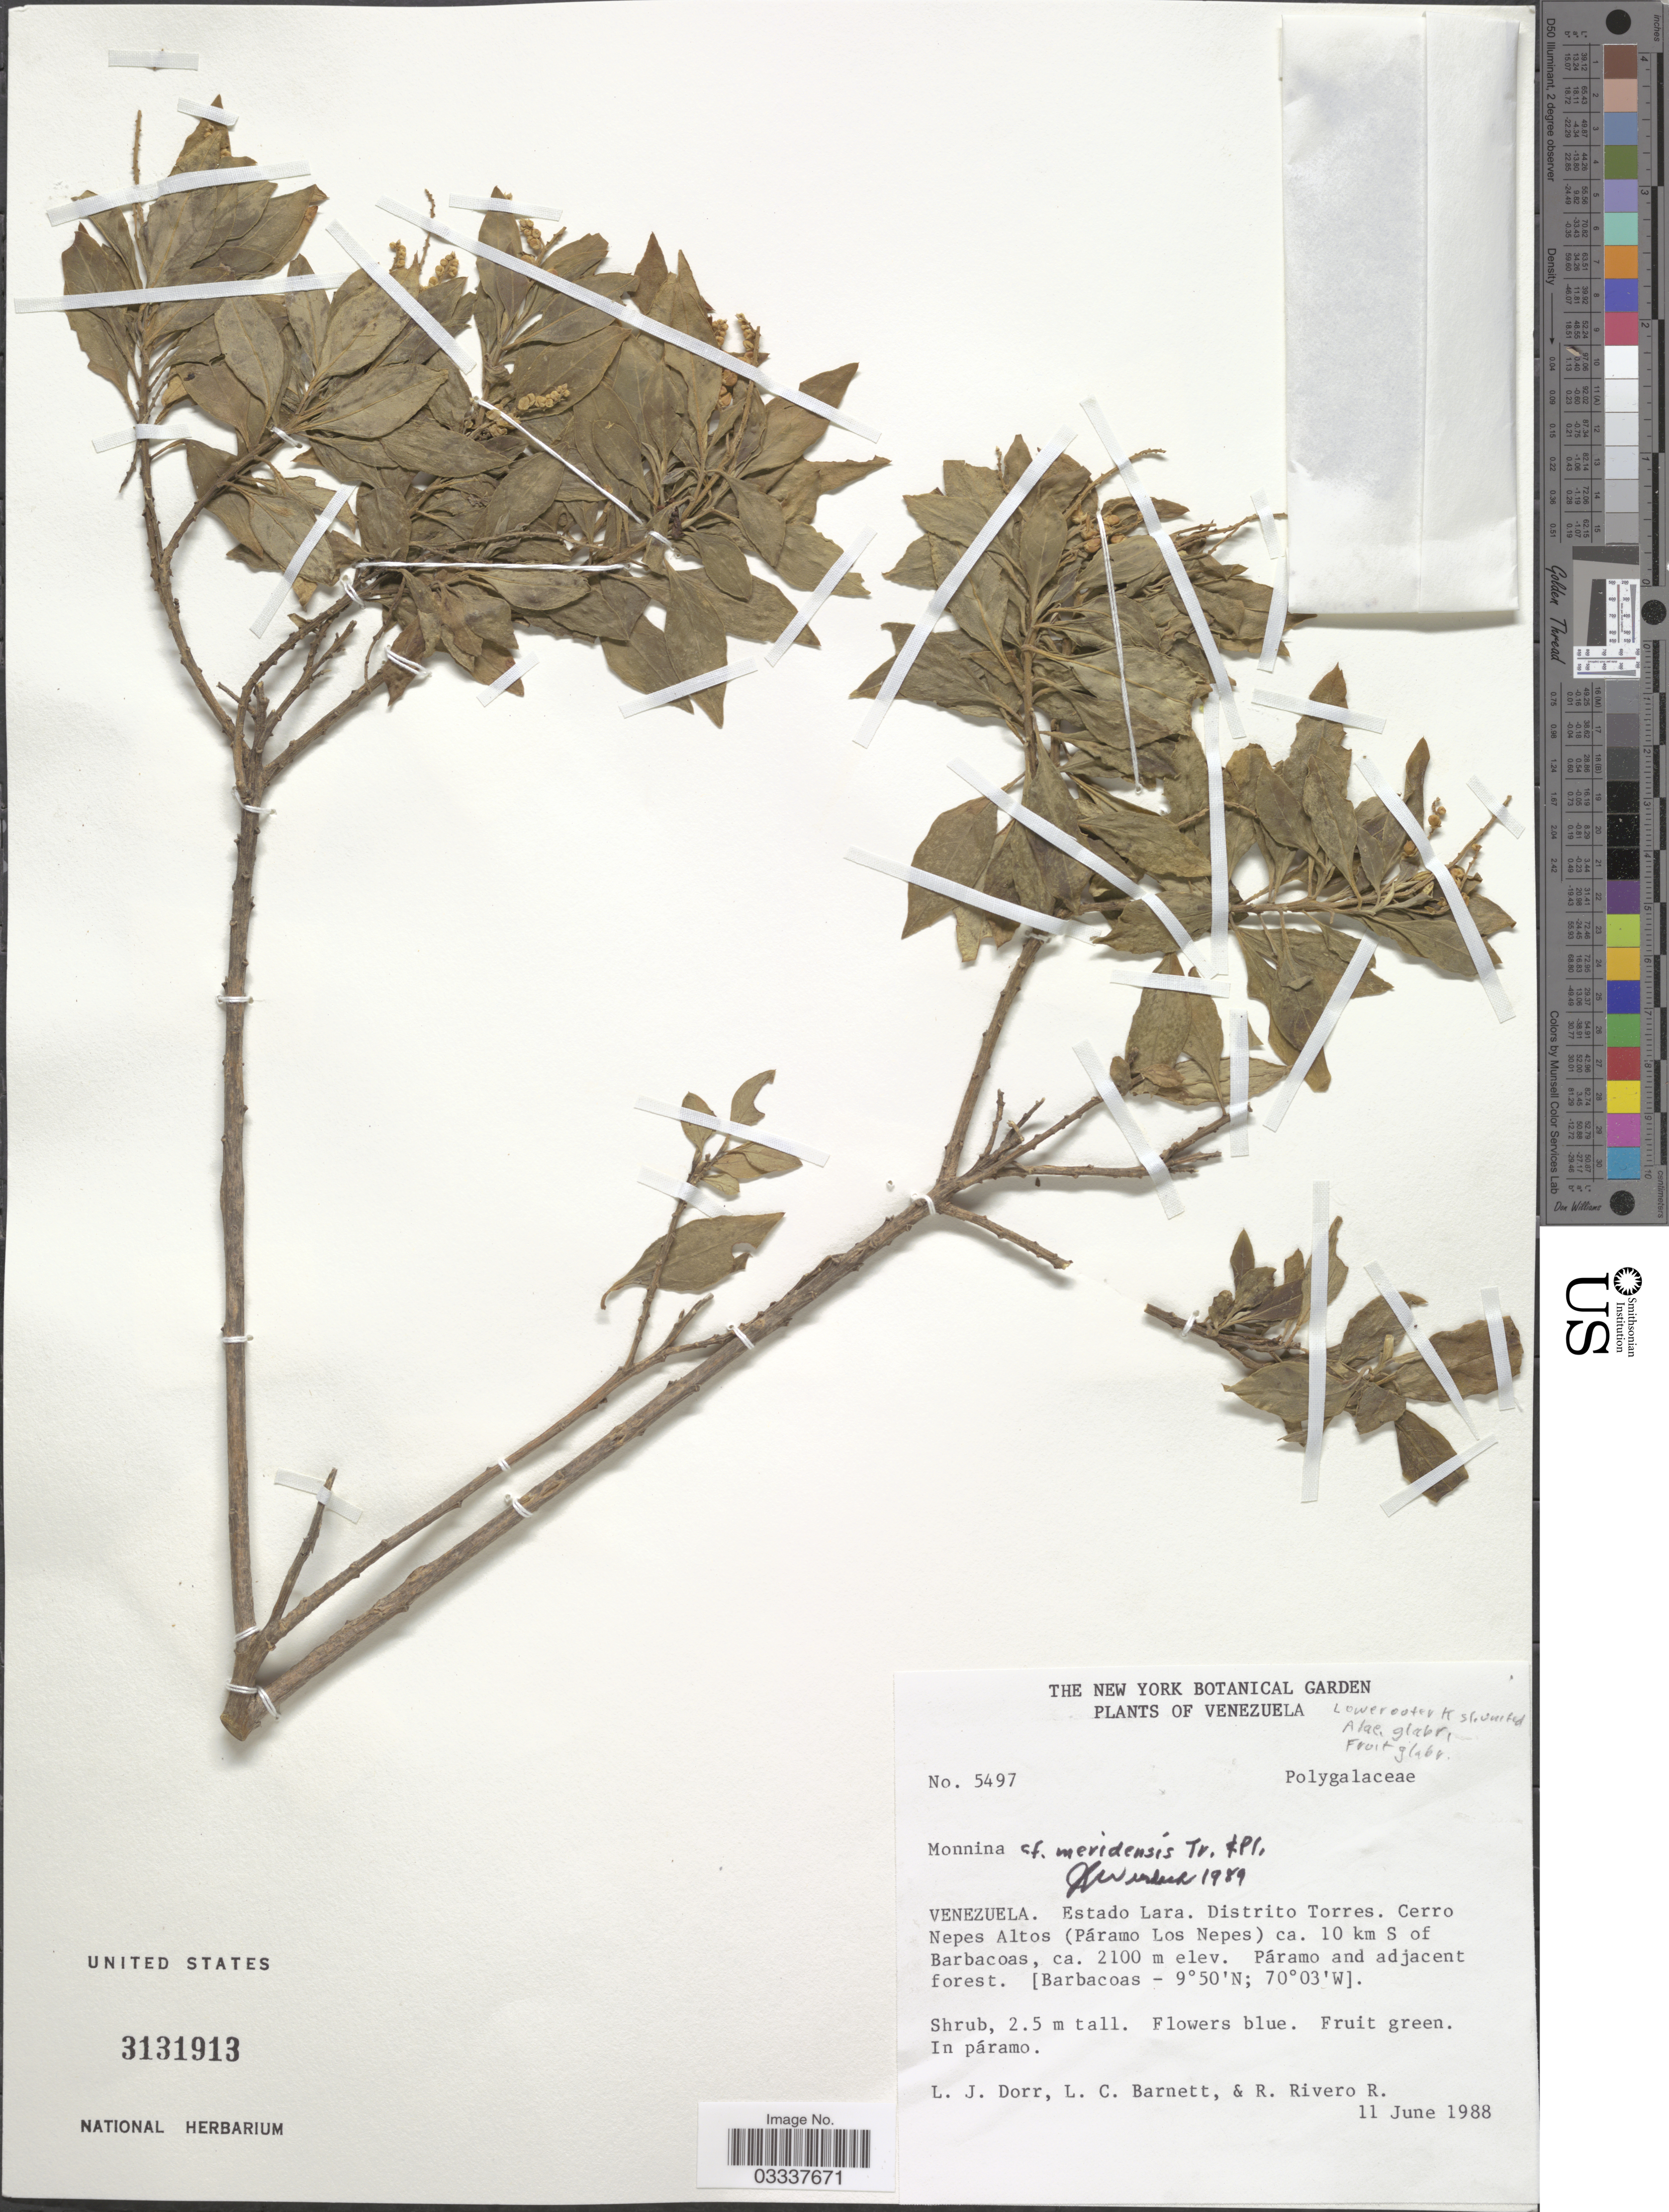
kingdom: Plantae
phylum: Tracheophyta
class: Magnoliopsida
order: Fabales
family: Polygalaceae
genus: Monnina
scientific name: Monnina meridensis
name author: Planch. & B.L. Linden ex Wedd.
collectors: L. J. Dorr, L. C. Barnett & R. Rivero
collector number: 5497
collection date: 1988-06-11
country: Venezuela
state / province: Lara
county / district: Torres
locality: Cerro Nepes Altos (Páramo Los Nepes) ca. 10 km S of Barbacoas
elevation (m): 2100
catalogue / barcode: US 3131913